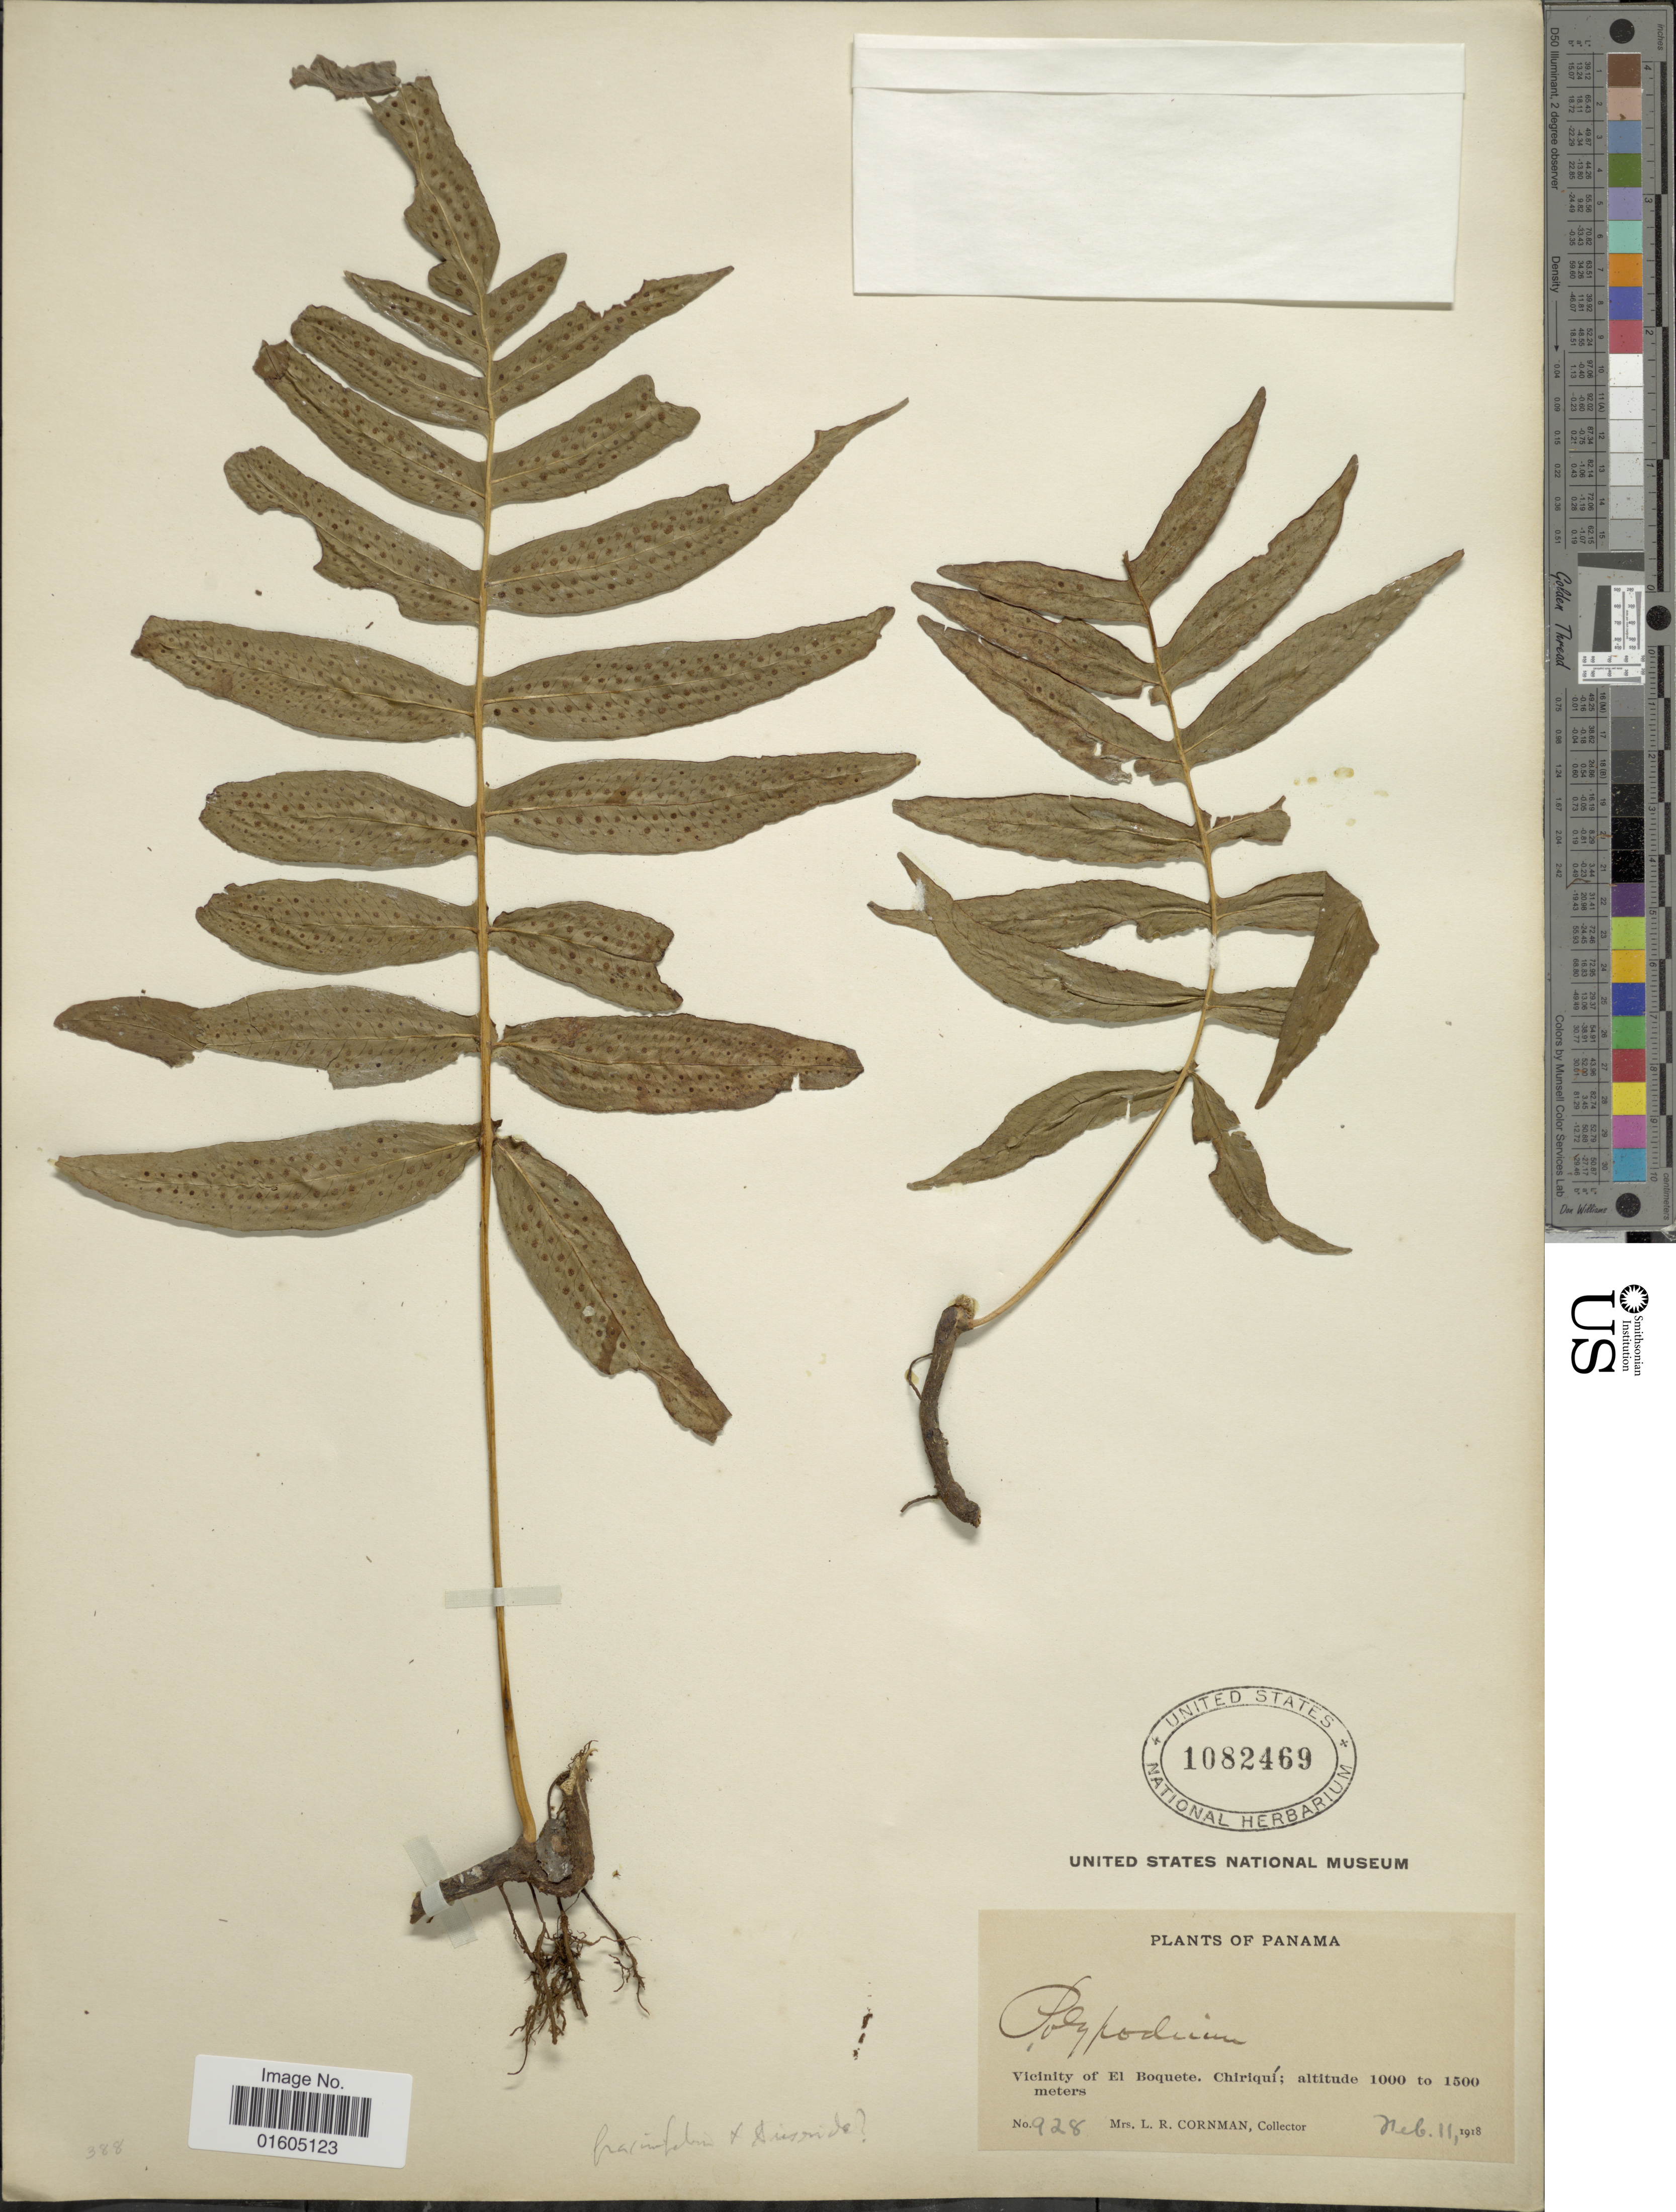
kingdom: Plantae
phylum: Tracheophyta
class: Polypodiopsida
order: Polypodiales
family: Polypodiaceae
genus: Serpocaulon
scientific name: Serpocaulon fraxinifolium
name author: (Jacq.) A.R. Sm.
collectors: L. Cornman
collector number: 928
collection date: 1918-02-11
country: Panama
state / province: Chiriqui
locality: Panama. Vicinity of El Boquete, Chiriqui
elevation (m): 1000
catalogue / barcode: US 1082469